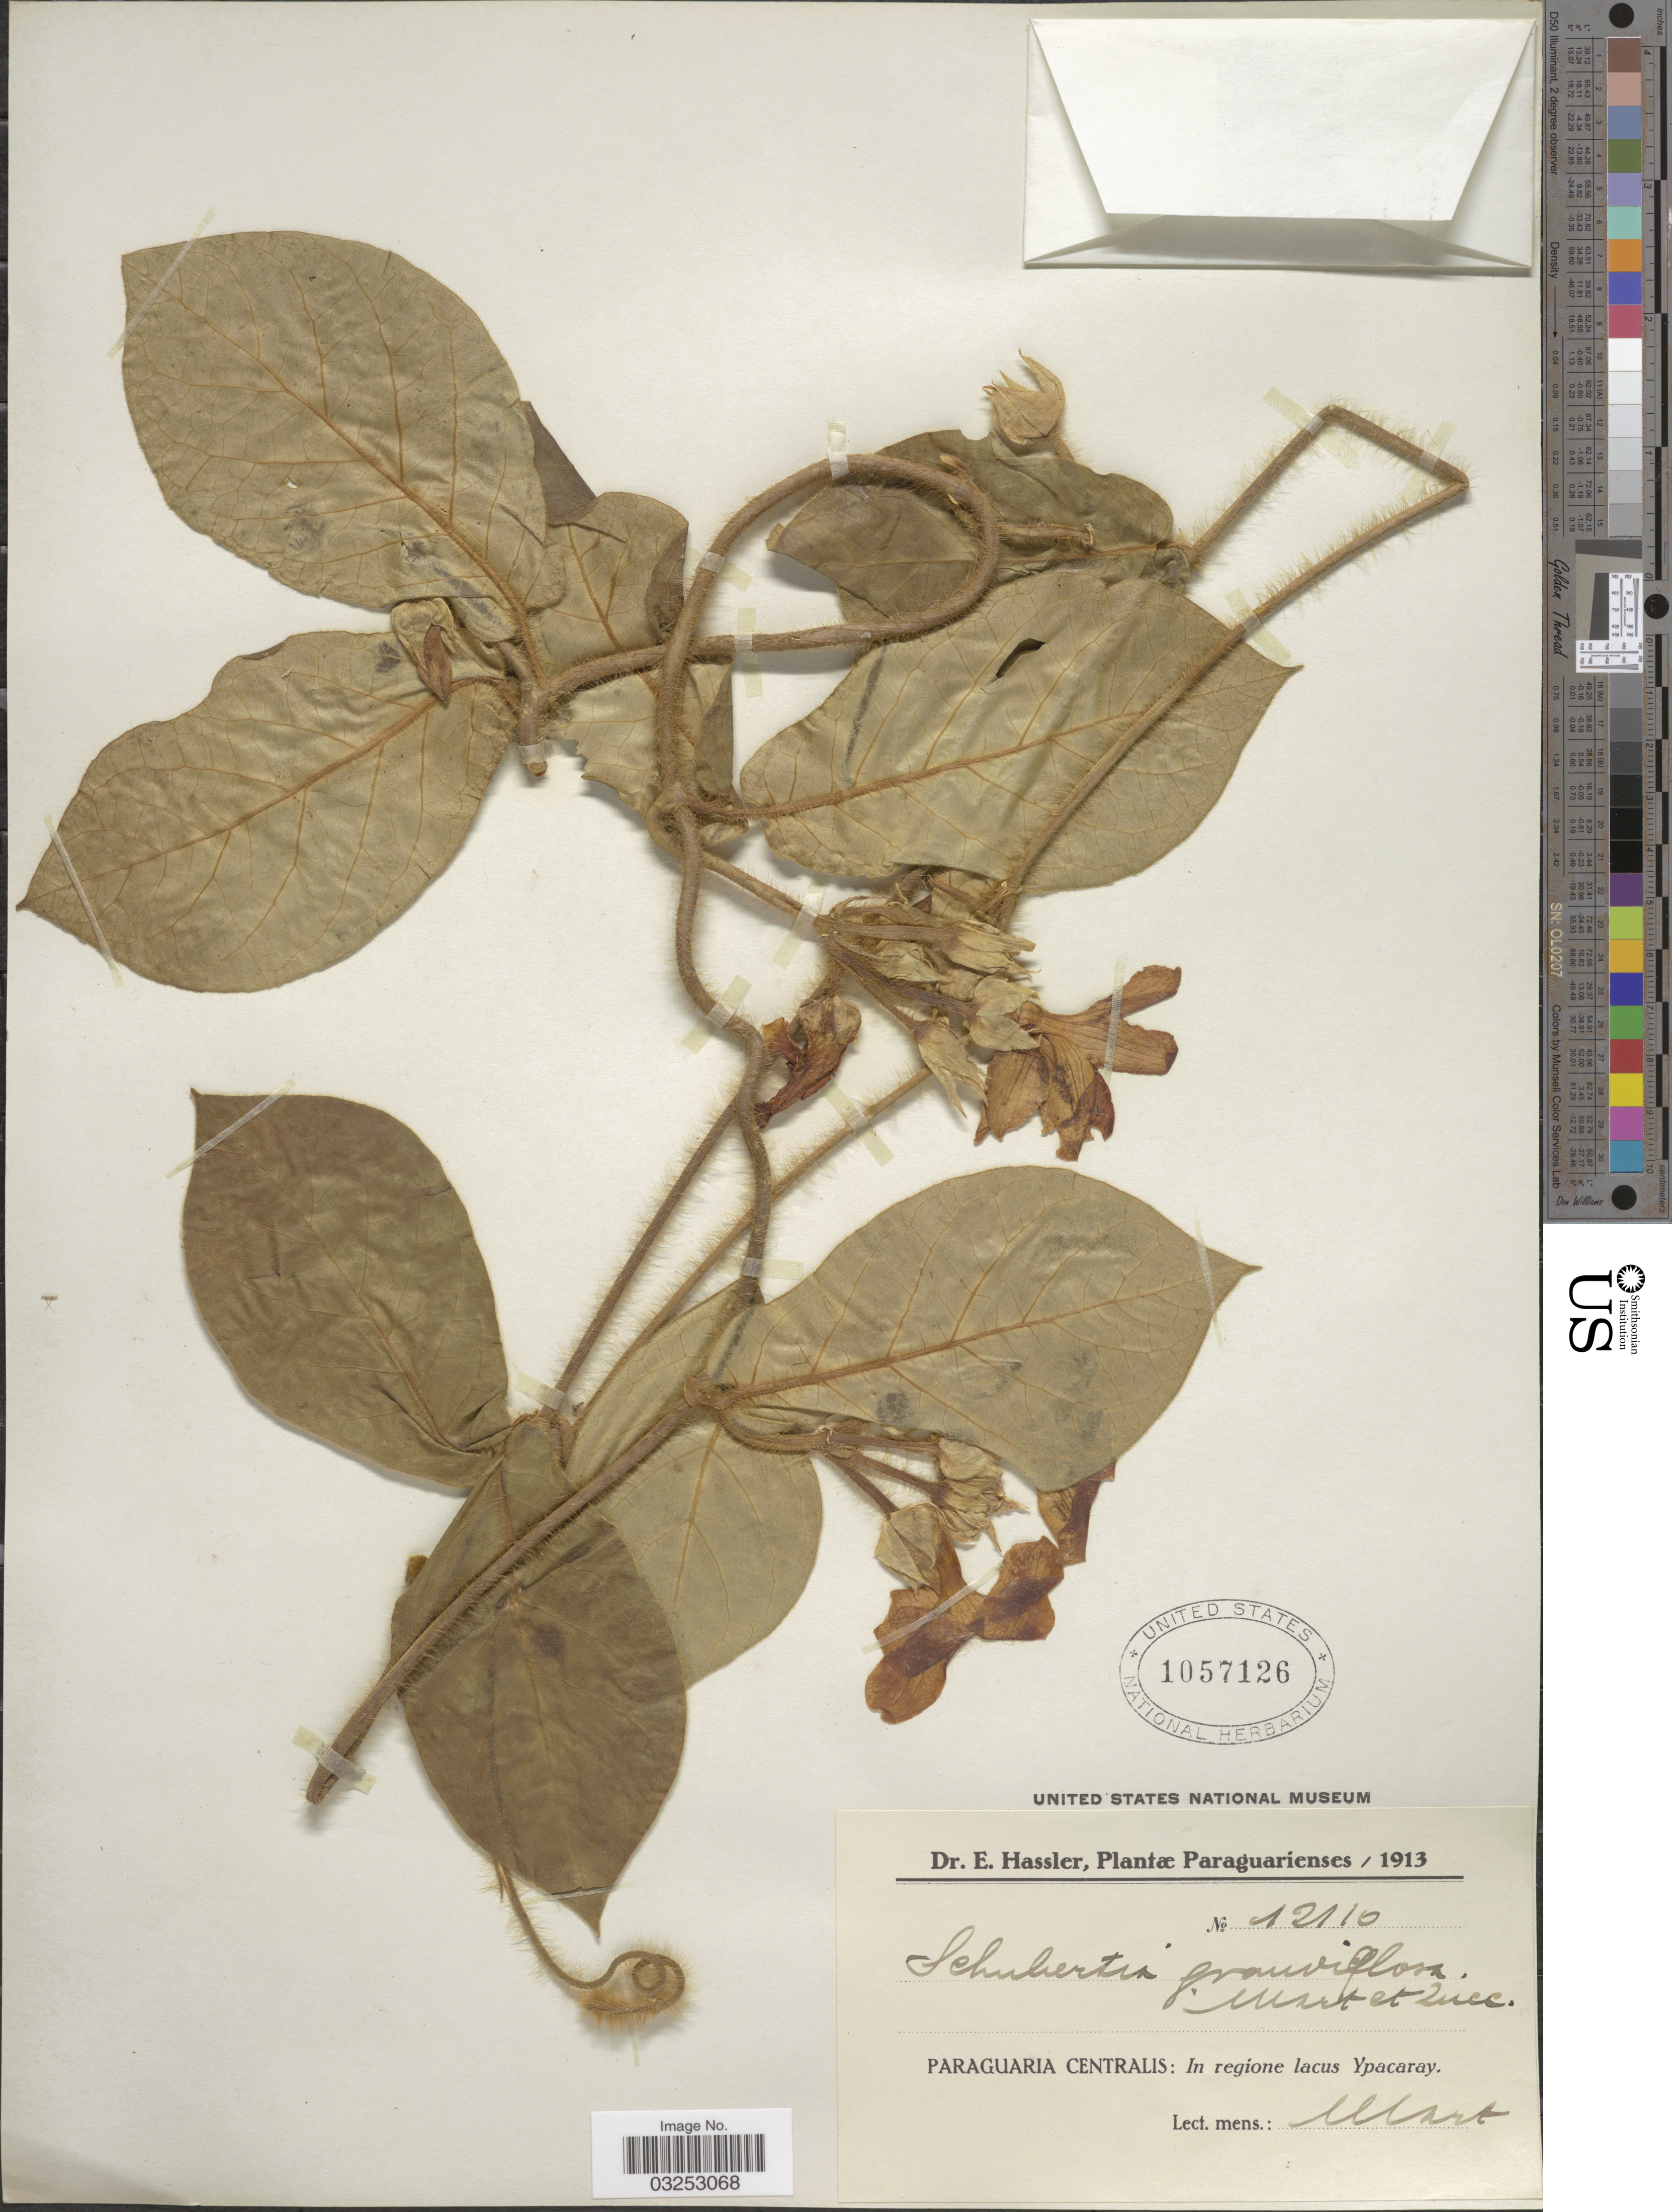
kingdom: Plantae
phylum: Tracheophyta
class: Magnoliopsida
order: Gentianales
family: Apocynaceae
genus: Schubertia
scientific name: Schubertia grandiflora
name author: Mart.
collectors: E. Hassler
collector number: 1216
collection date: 1913-03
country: Paraguay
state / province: Paraguari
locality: Paraguaria Centralis: In regione lacus Ypacaray.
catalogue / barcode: US 1057126